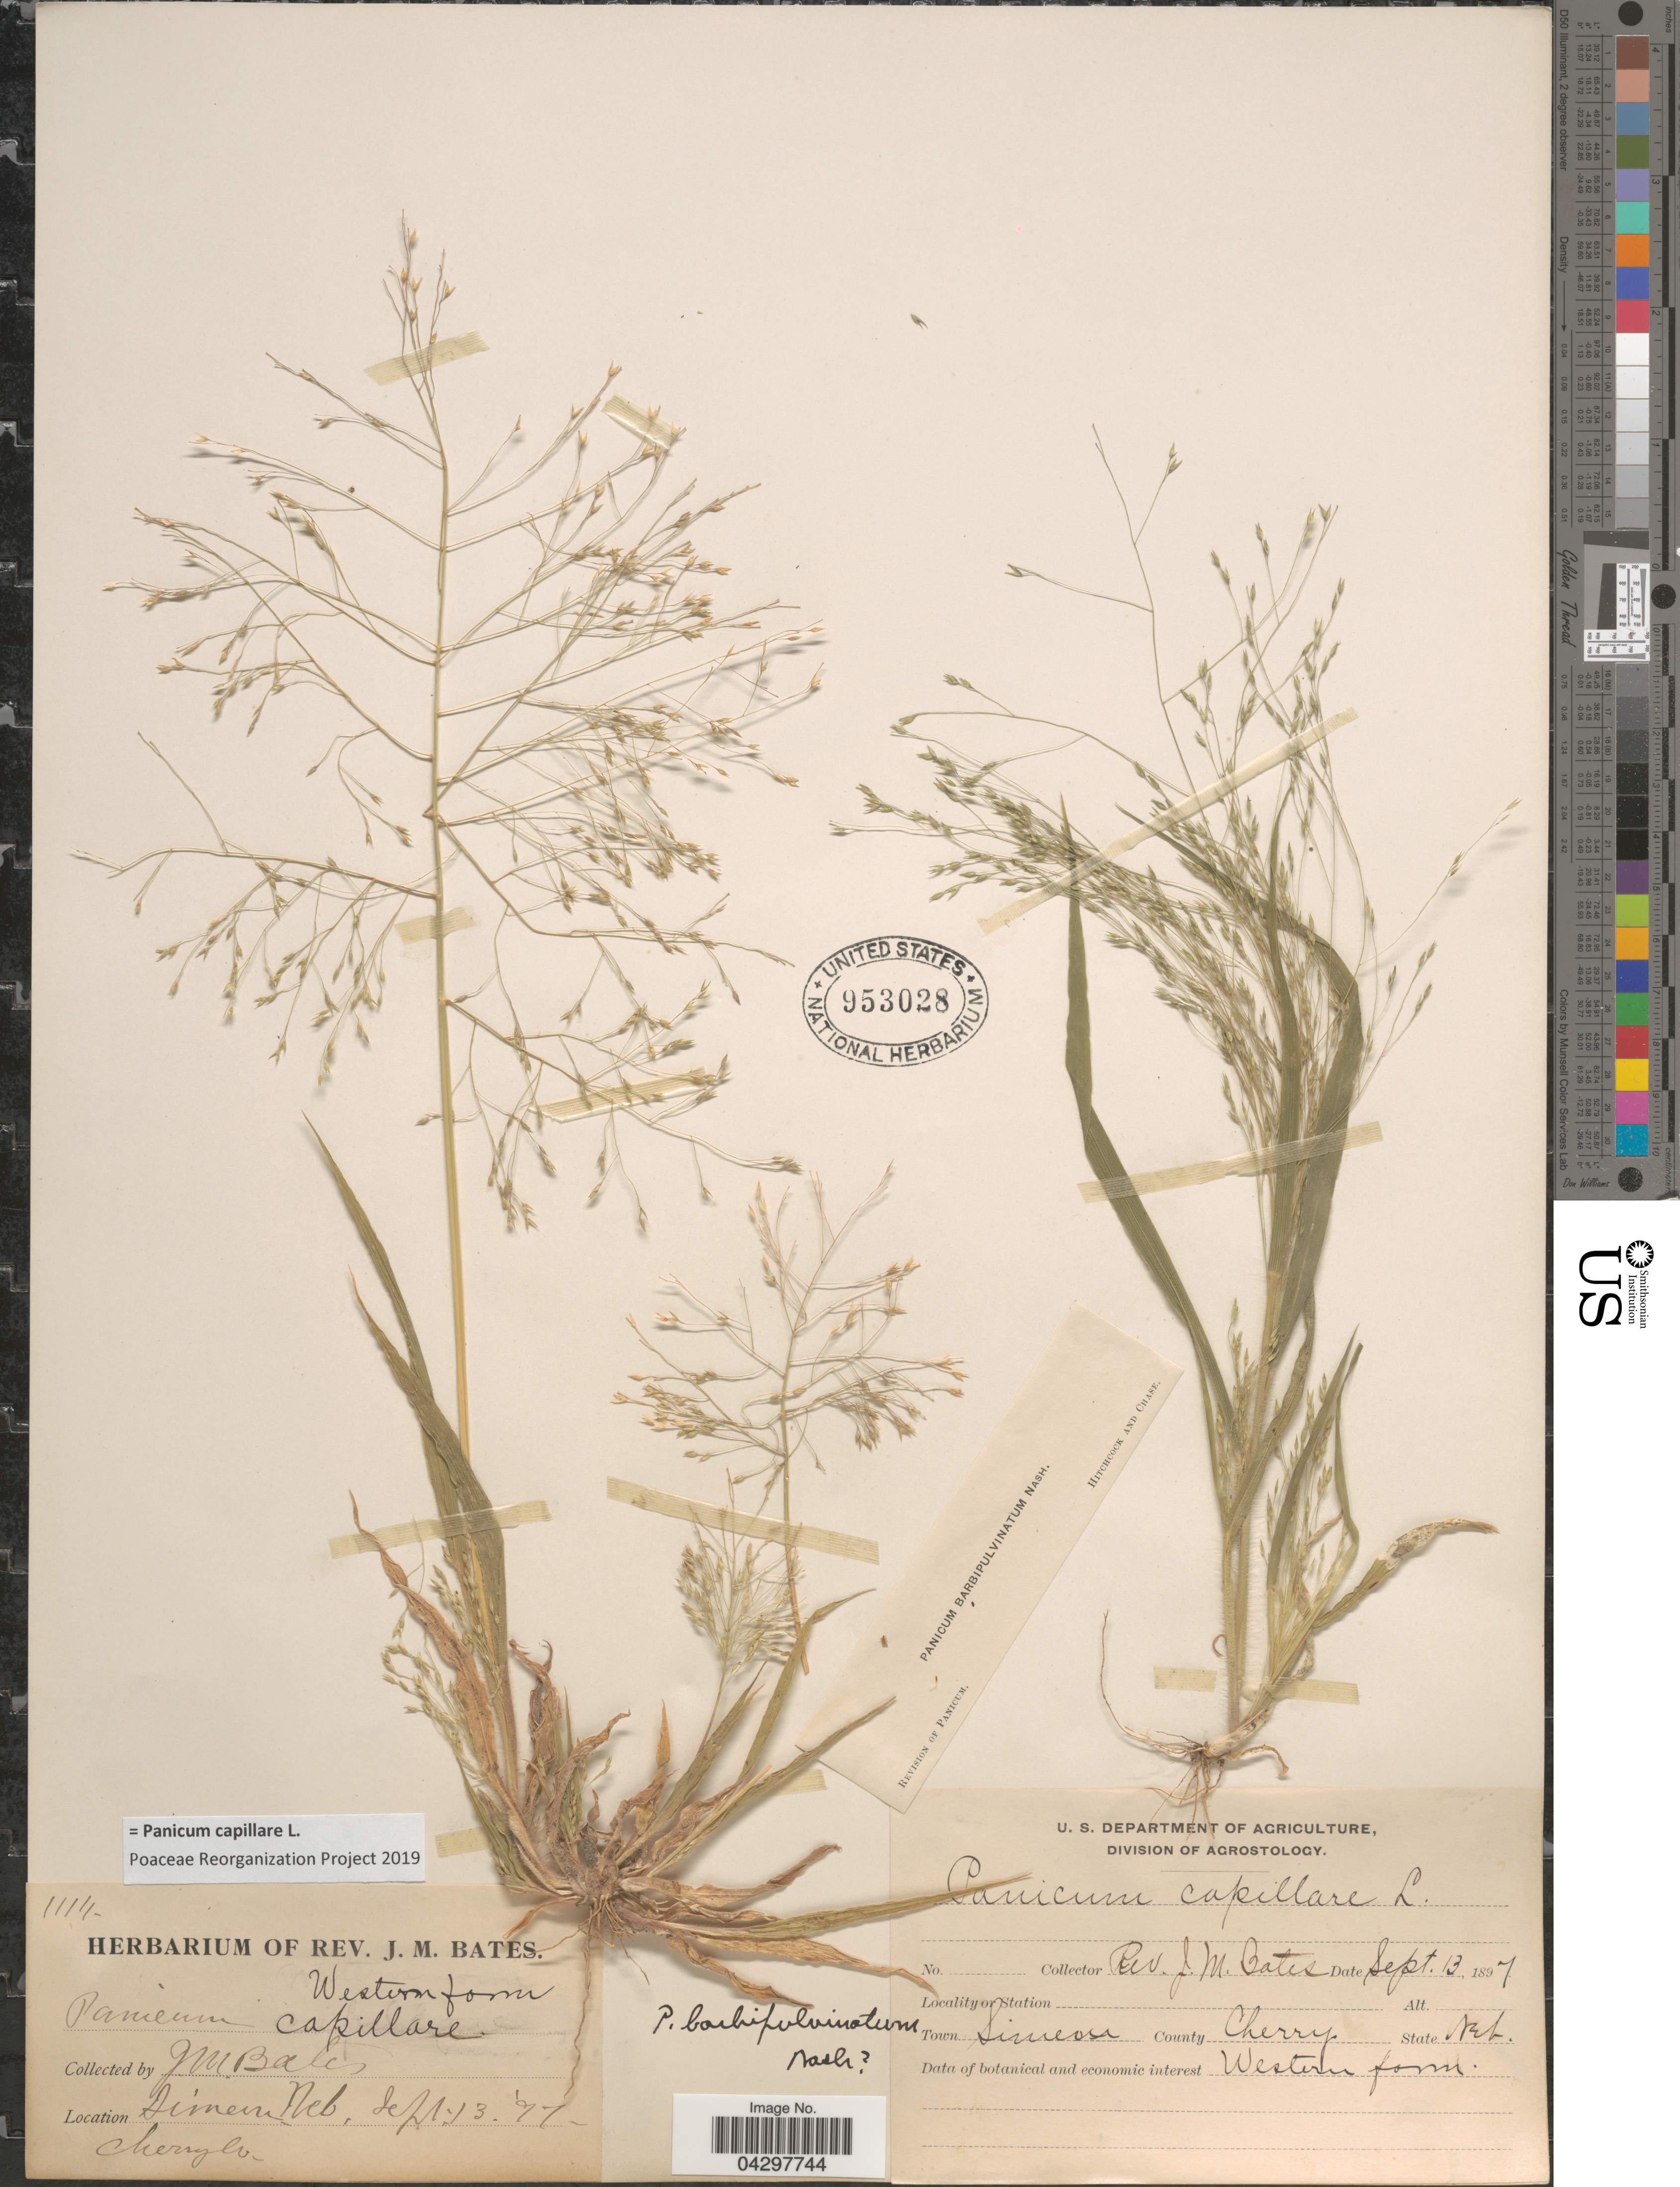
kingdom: Plantae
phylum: Tracheophyta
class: Liliopsida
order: Poales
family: Poaceae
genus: Panicum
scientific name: Panicum capillare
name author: L.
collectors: J. Bates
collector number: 1114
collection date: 1897-09-13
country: United States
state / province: Nebraska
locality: Town Simeosa. County Cherry.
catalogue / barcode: US 953028